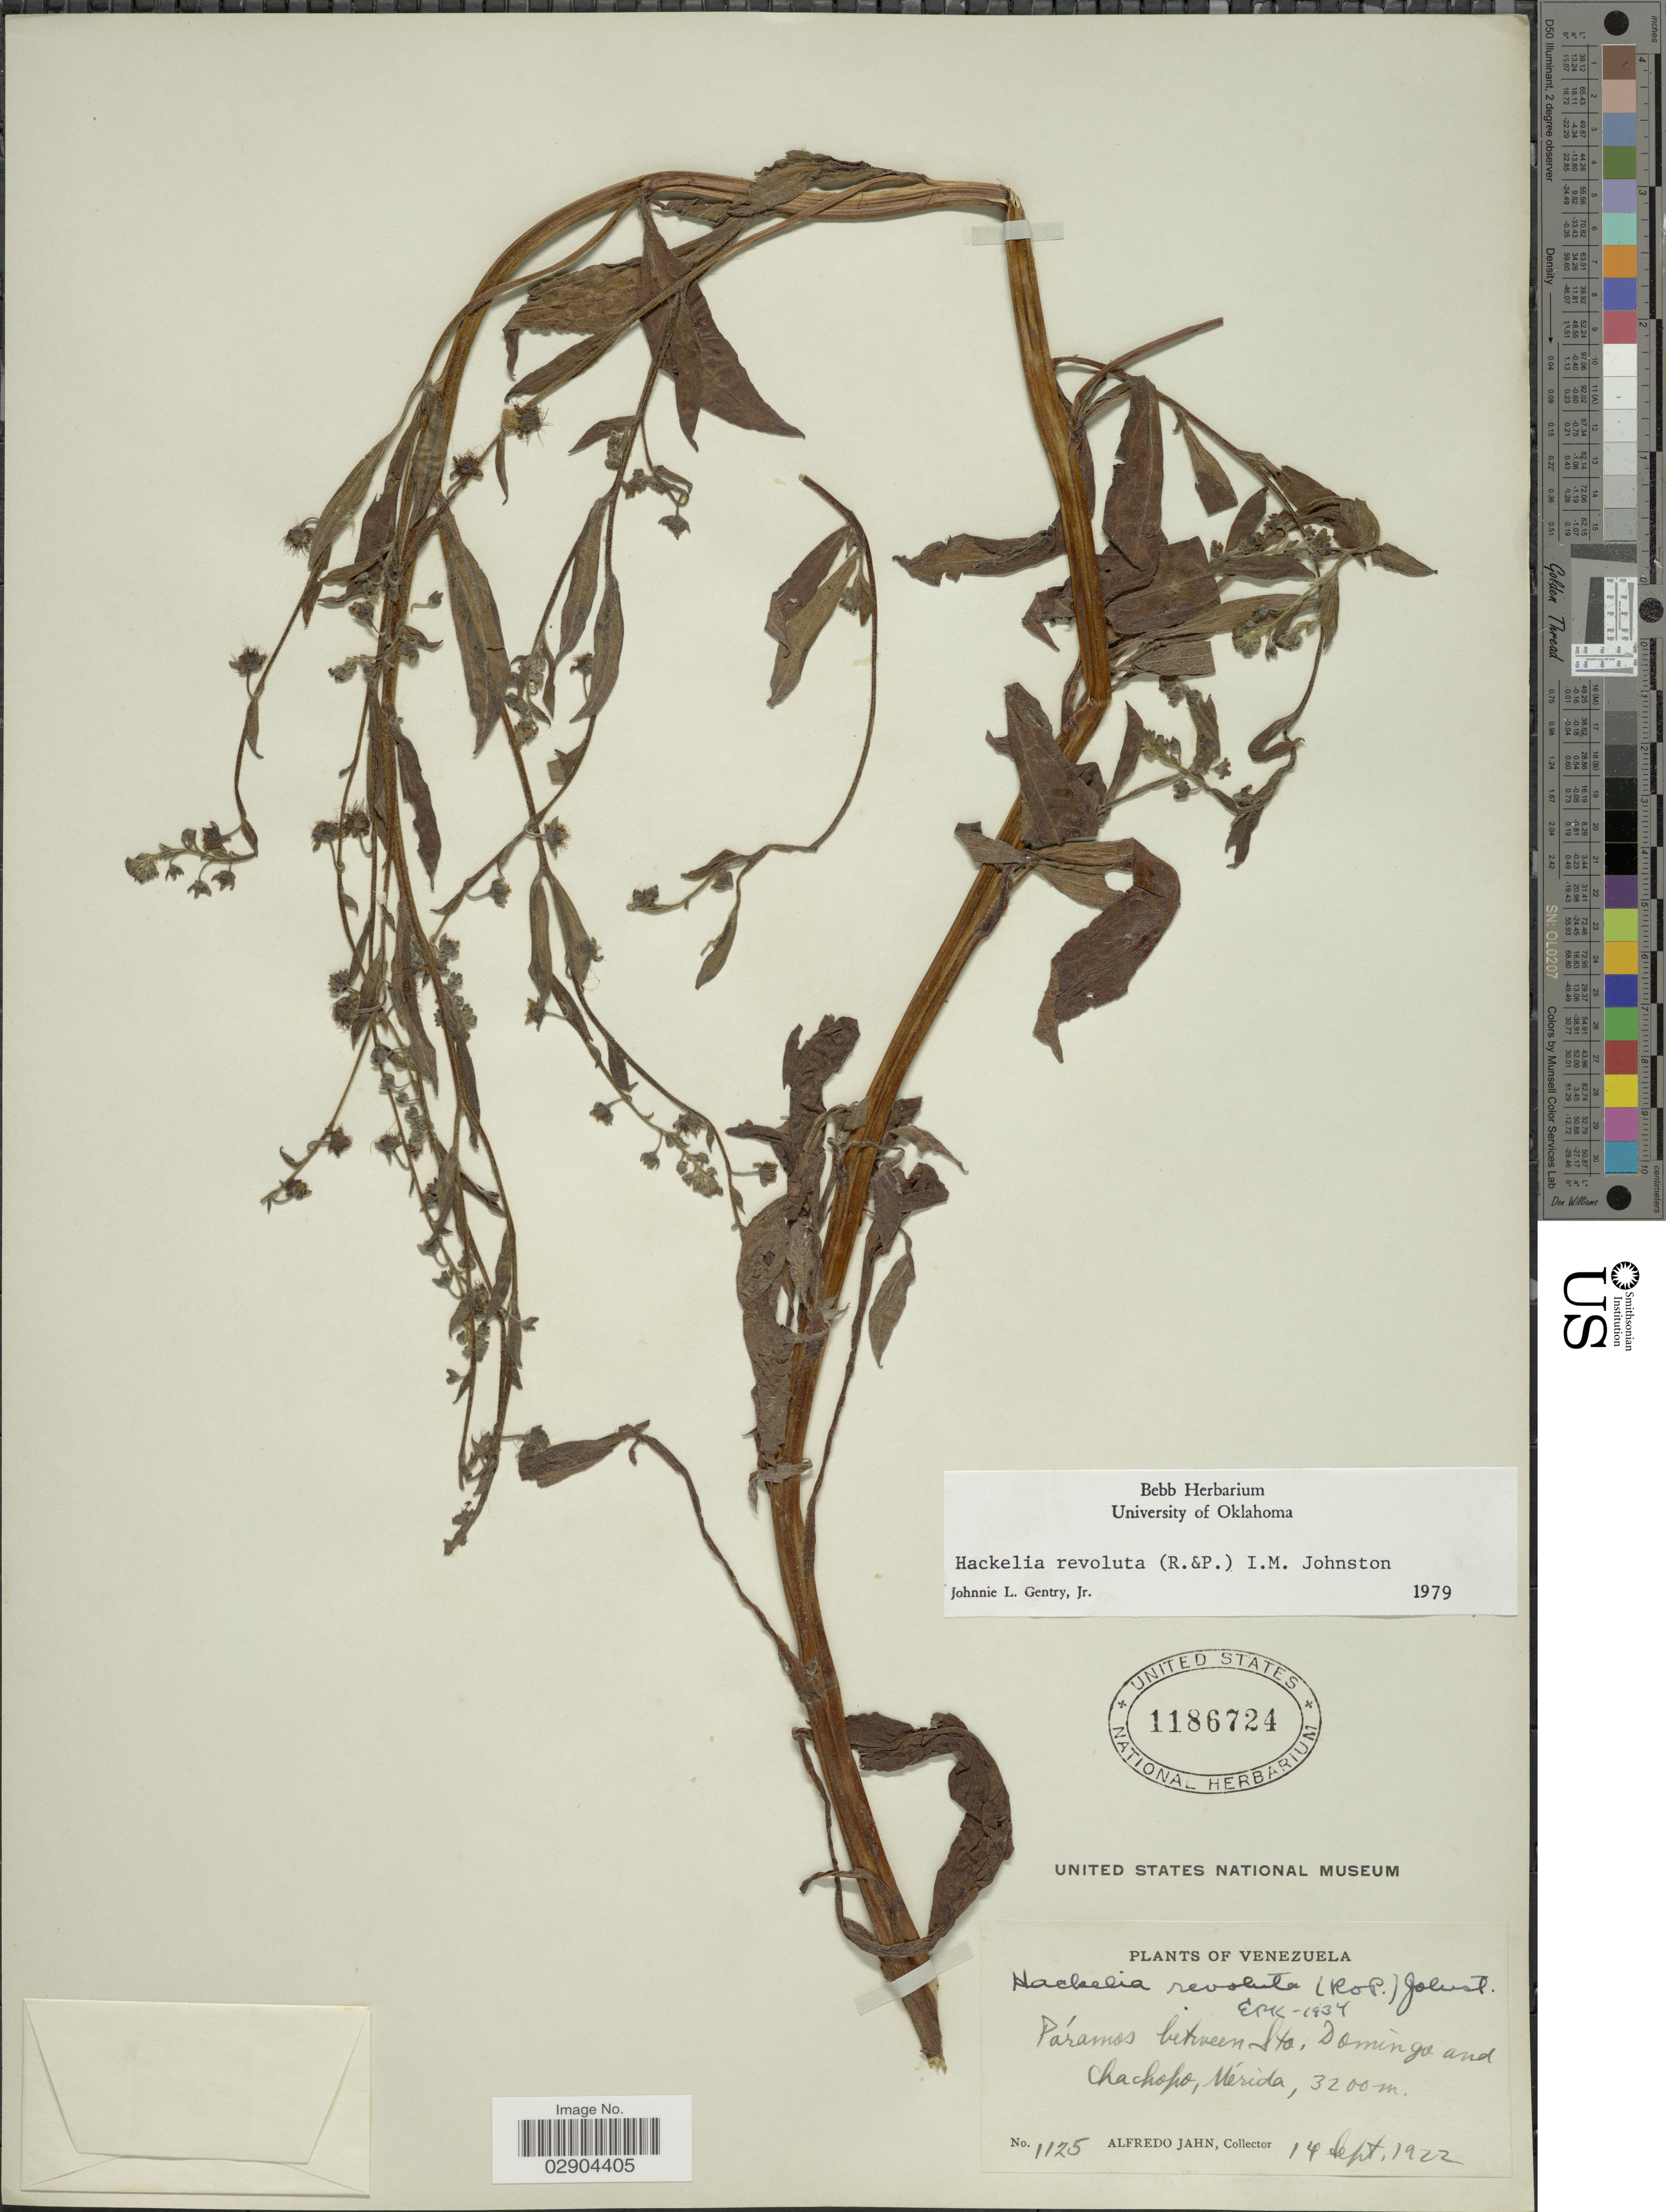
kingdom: Plantae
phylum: Tracheophyta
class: Magnoliopsida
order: Boraginales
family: Boraginaceae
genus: Hackelia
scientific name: Hackelia revoluta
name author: (Ruiz & Pav.) I.M. Johnst.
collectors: A. Jahn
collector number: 1125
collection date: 1922-09-14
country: Venezuela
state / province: Mérida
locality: Páramos between Sta. Domingo and Chachopo, Mérida.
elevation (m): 3200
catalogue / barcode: US 1186724